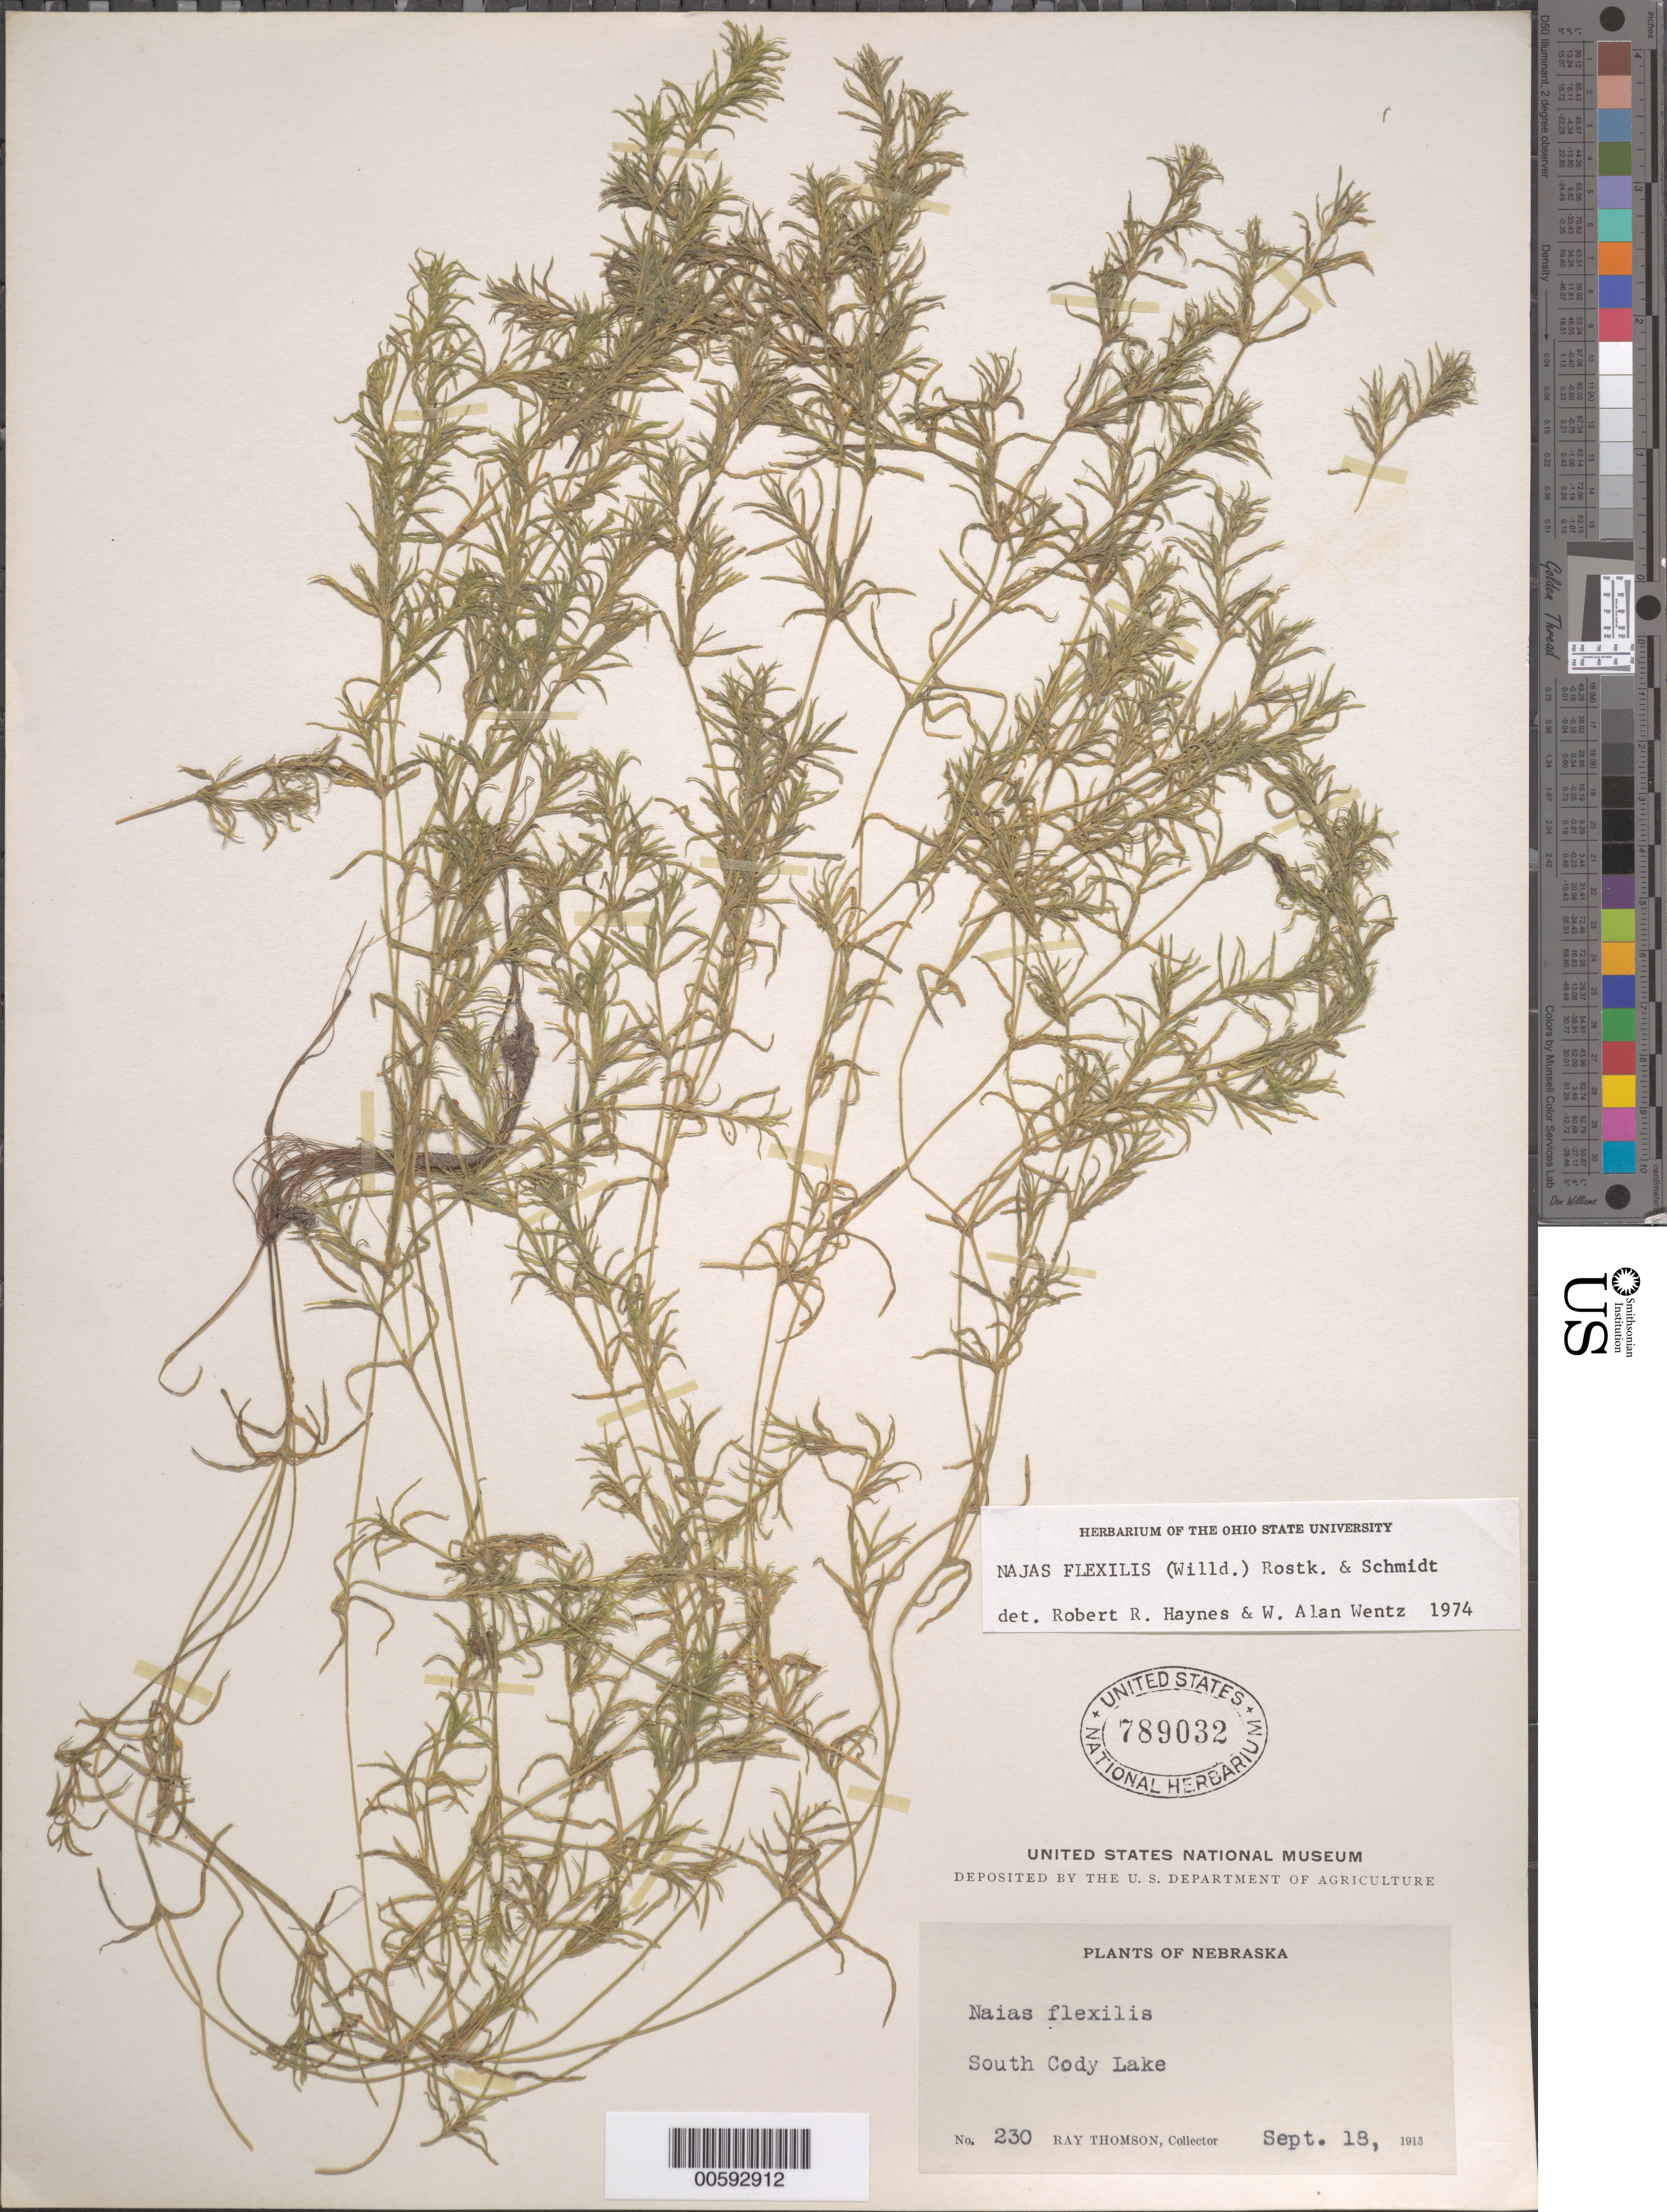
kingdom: Plantae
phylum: Tracheophyta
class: Liliopsida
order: Alismatales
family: Hydrocharitaceae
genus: Najas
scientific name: Najas flexilis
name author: (Willd.) Rostk. & Schmidt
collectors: R. Thomson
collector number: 230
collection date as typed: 18 Sep 1915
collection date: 1915-09-18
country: United States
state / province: Nebraska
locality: South Cody Lake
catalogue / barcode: US 789032